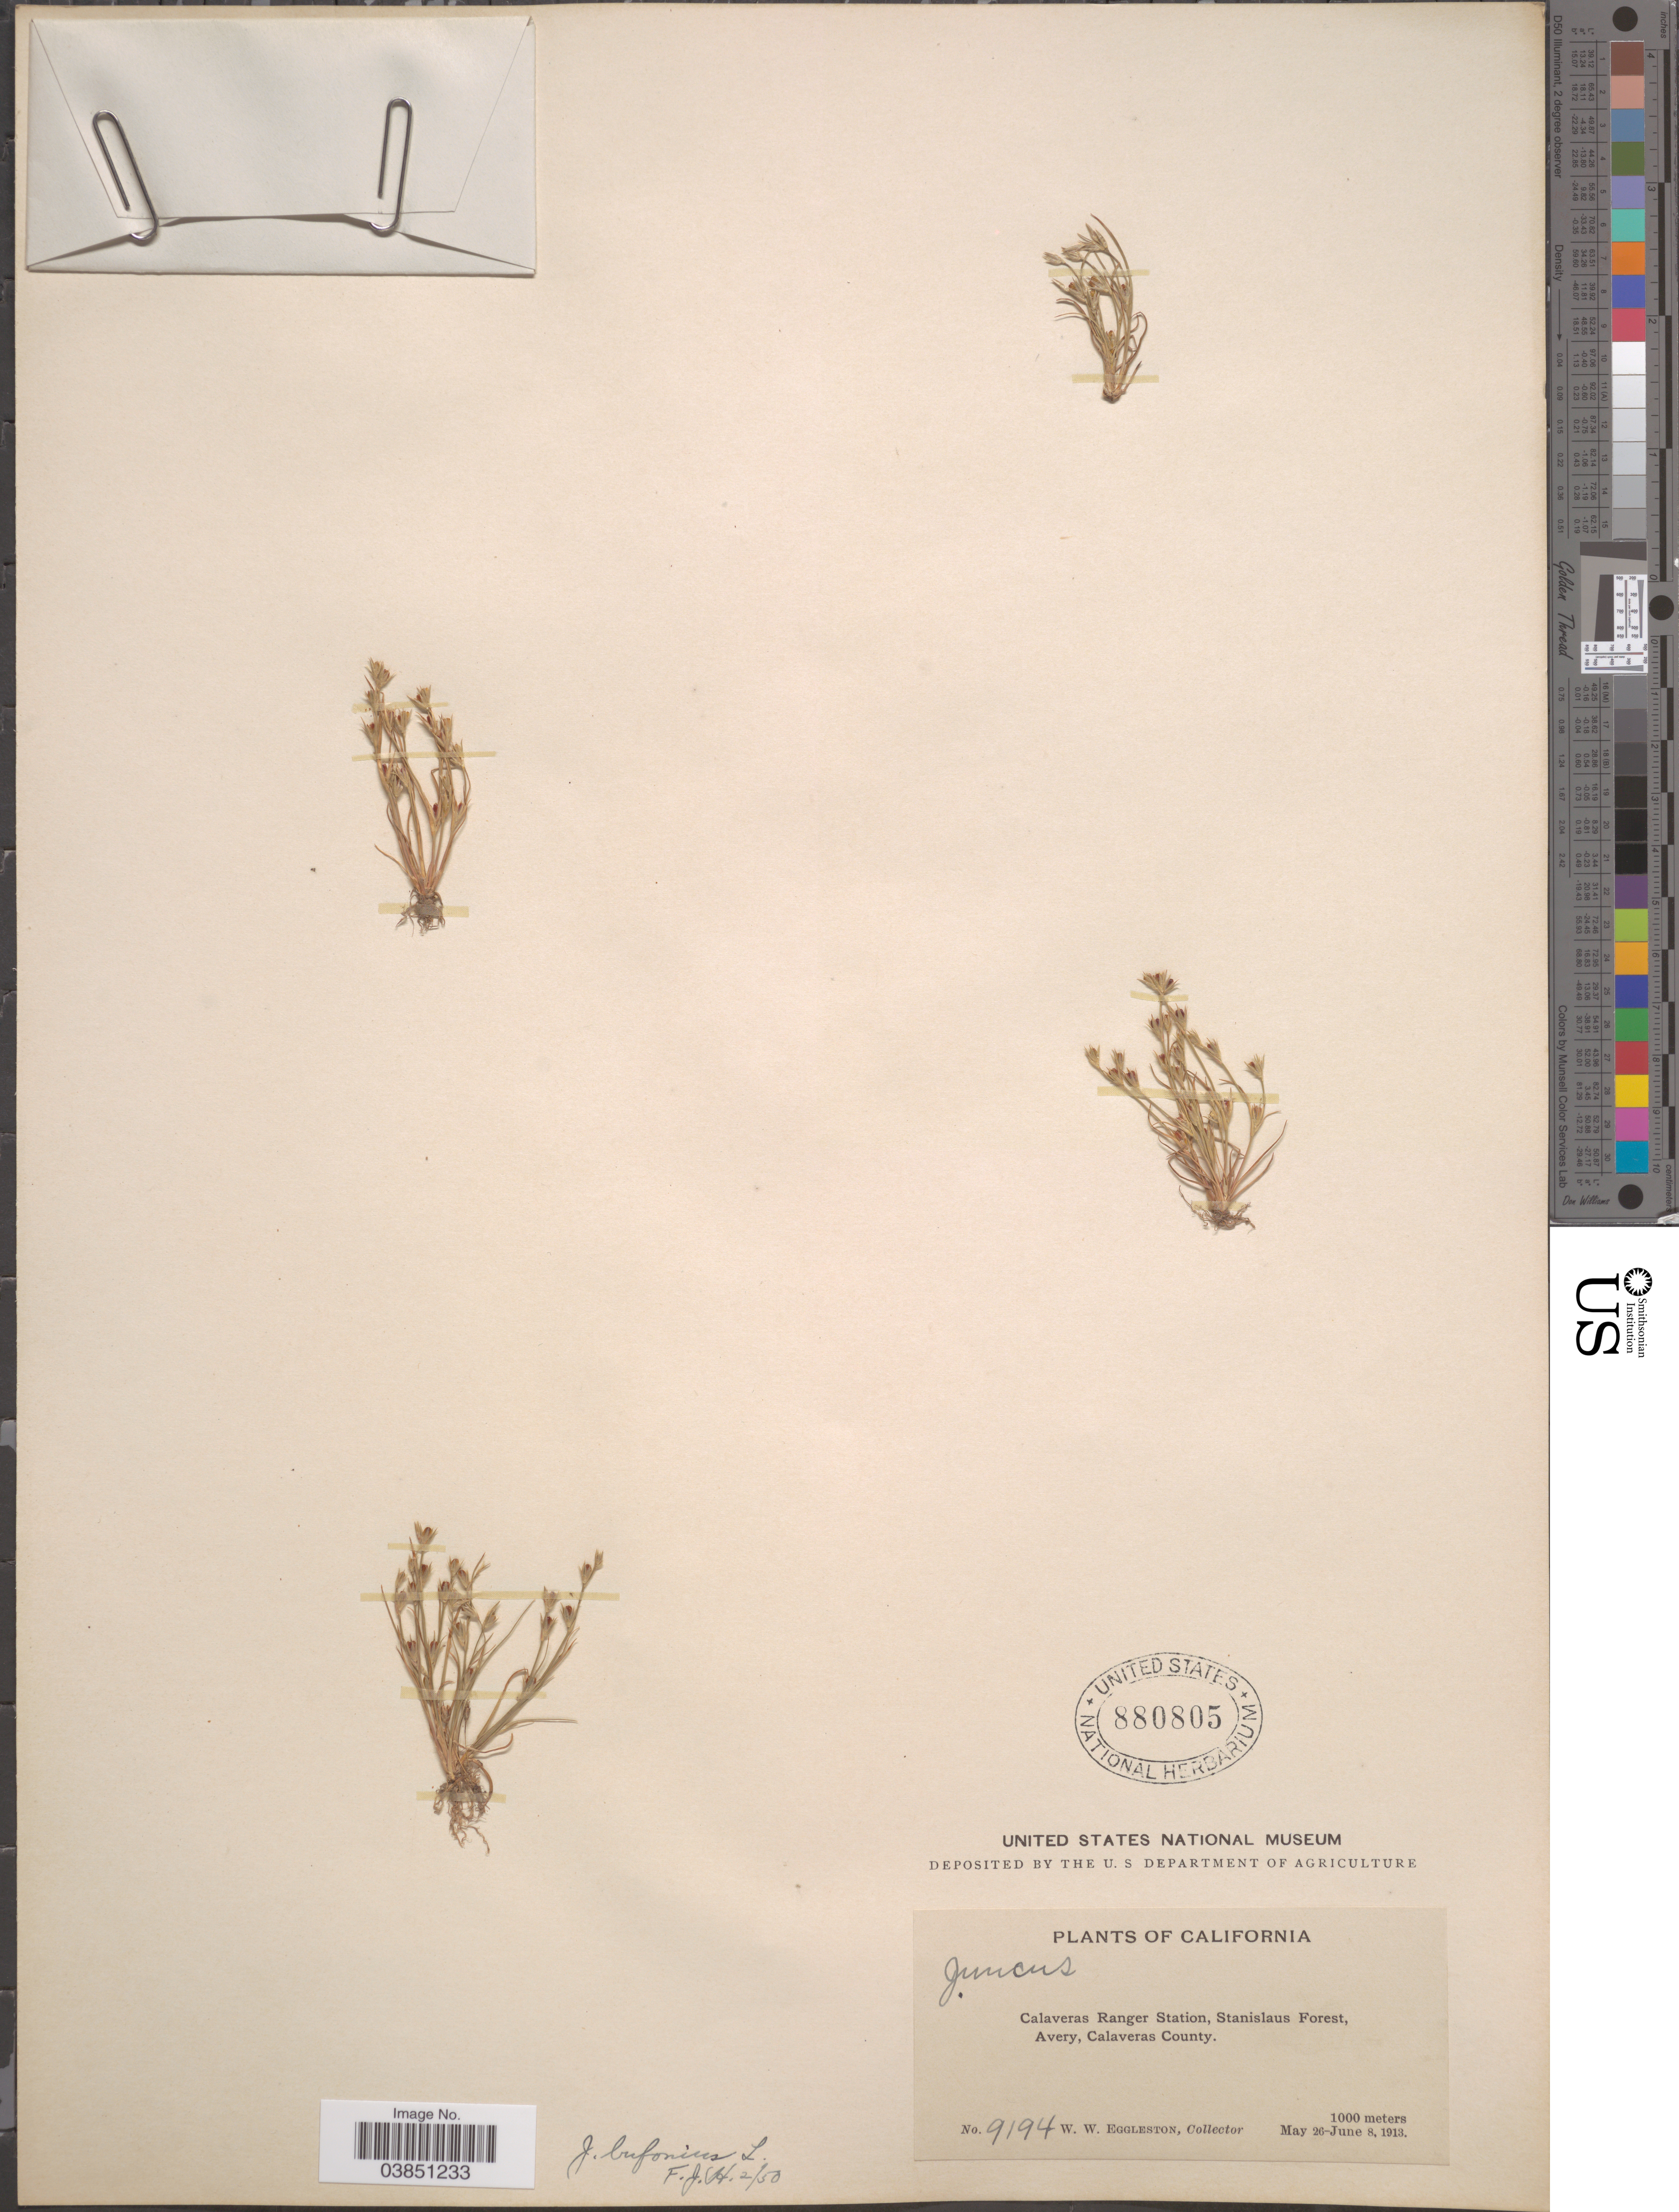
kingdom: Plantae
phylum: Tracheophyta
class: Liliopsida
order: Poales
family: Juncaceae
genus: Juncus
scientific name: Juncus bufonius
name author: L.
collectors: W. W. Eggleston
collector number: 9194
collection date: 1913-05-26/1913-06-08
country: United States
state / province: California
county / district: Calaveras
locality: Calaveras Ranger Station, Stanislaus Forest, Avery, Calaveras County.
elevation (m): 1000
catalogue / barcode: US 880805